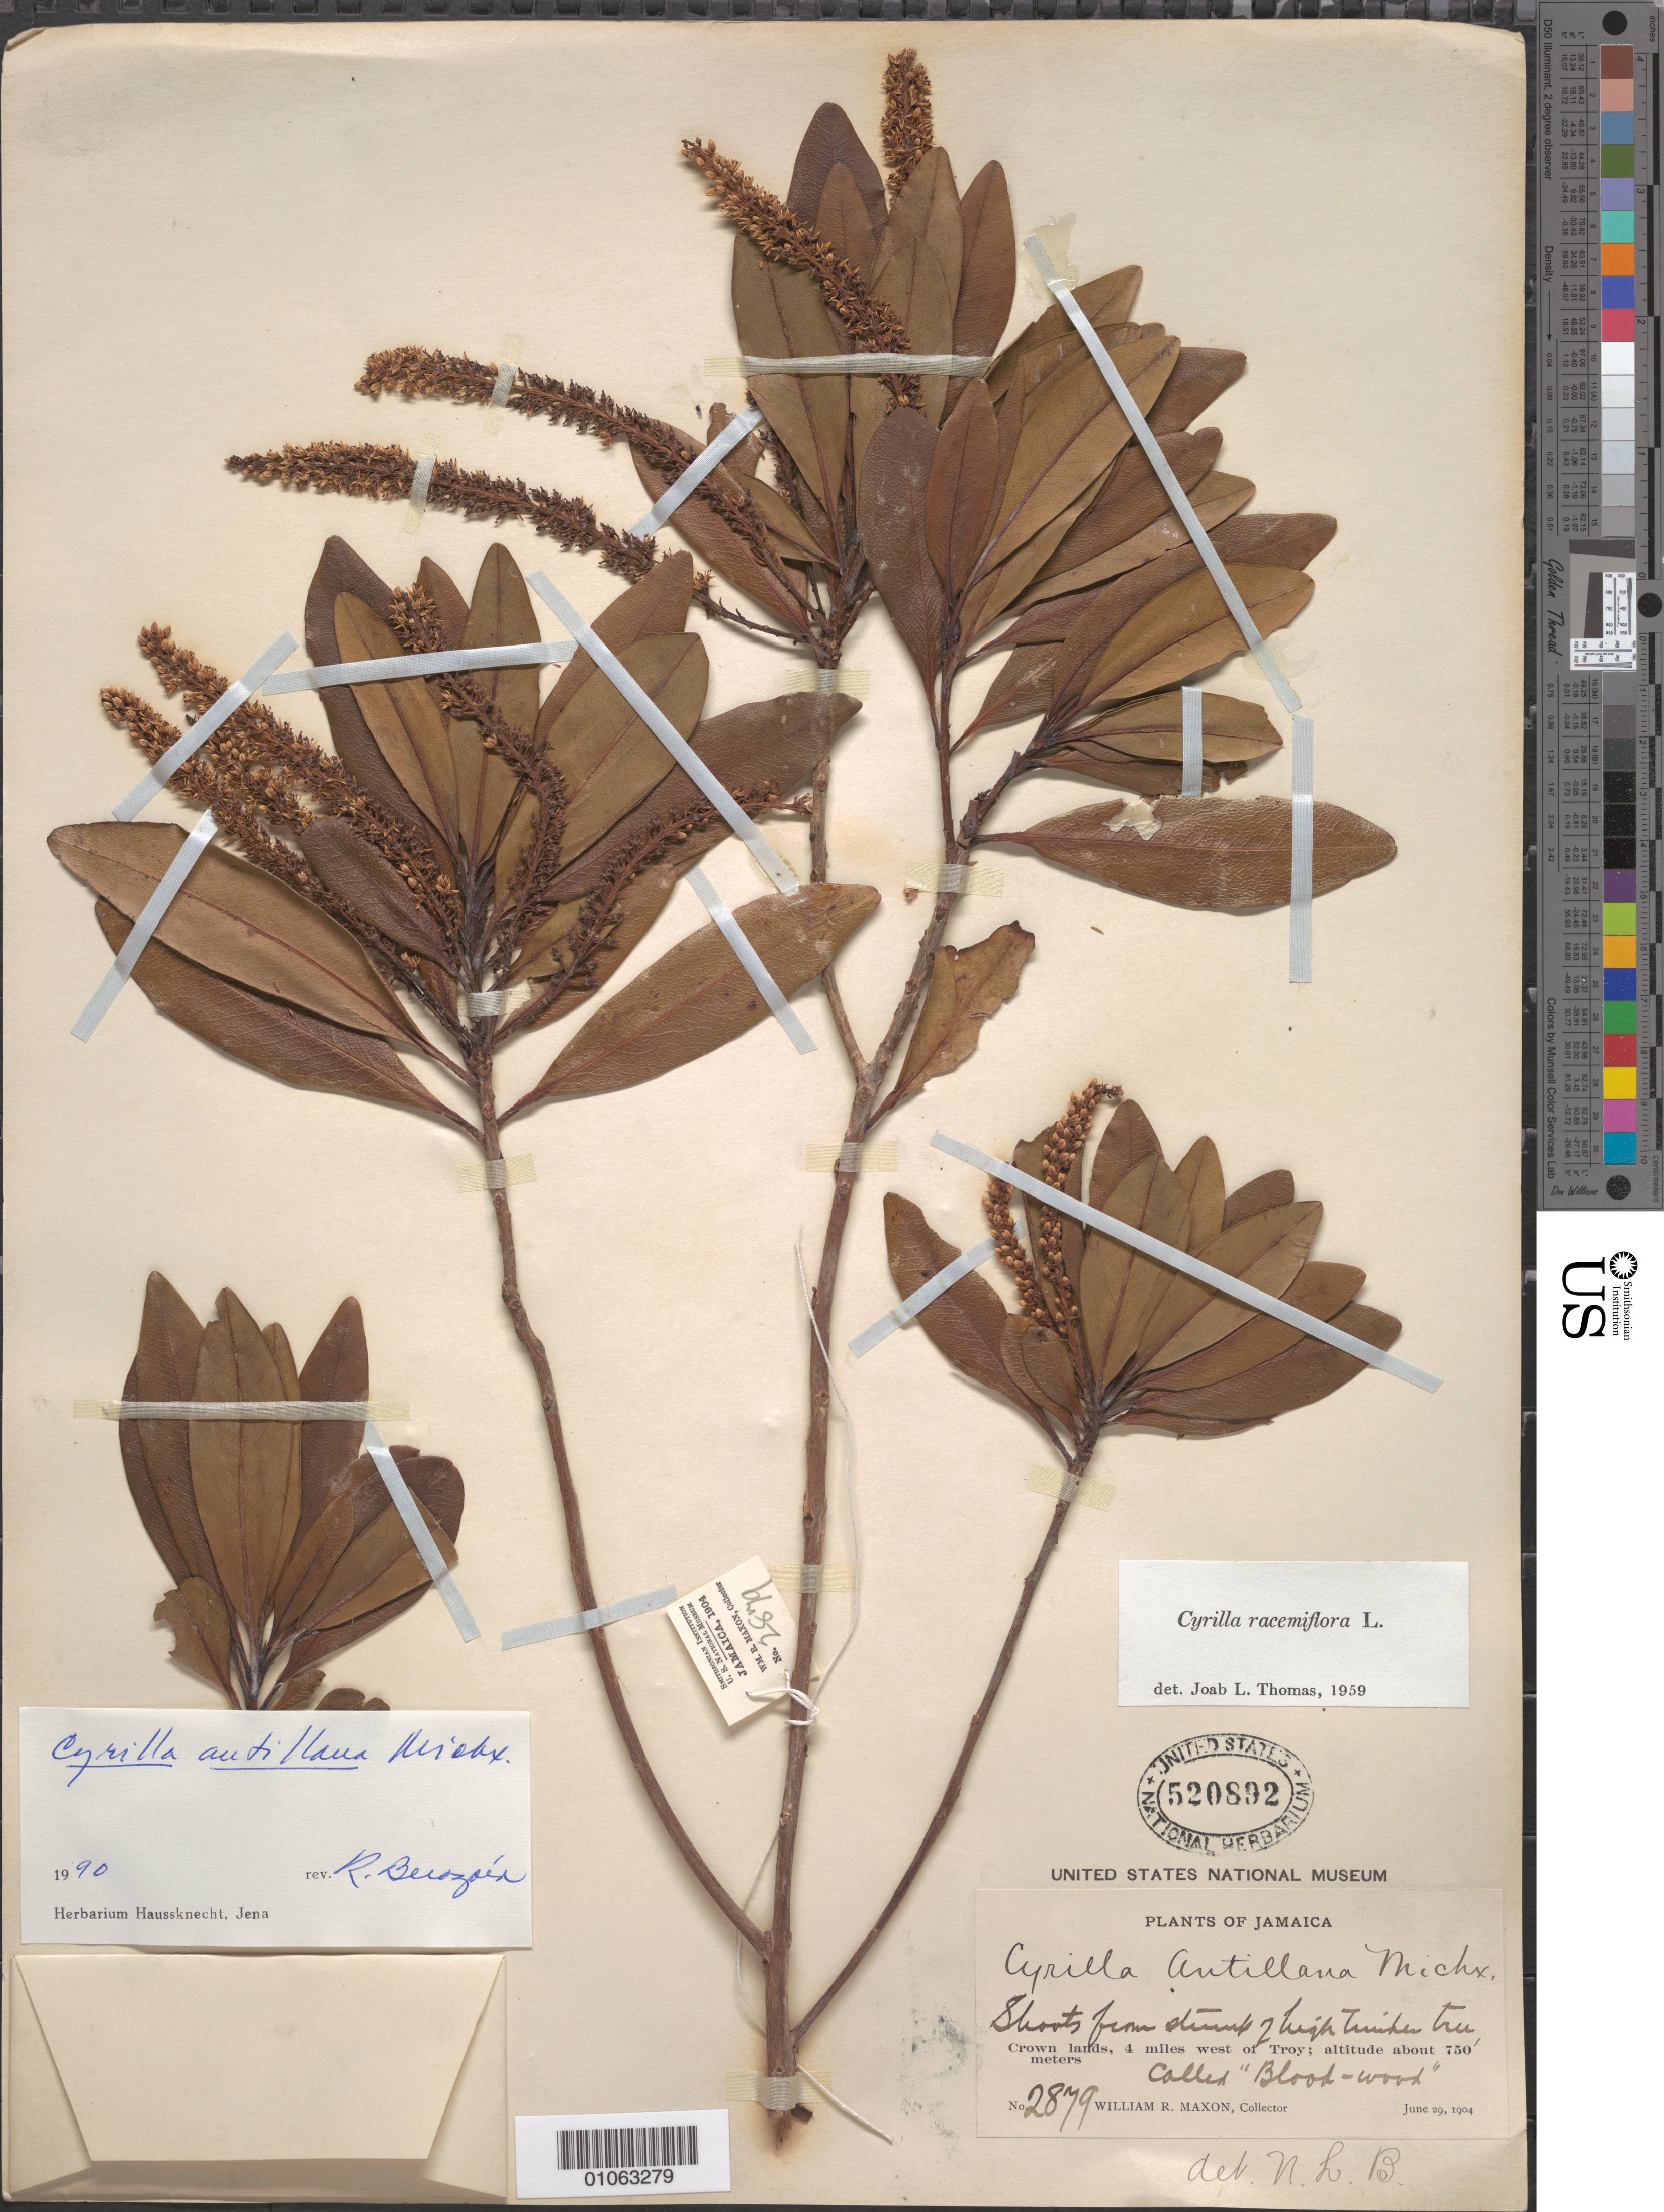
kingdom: Plantae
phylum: Tracheophyta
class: Magnoliopsida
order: Ericales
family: Cyrillaceae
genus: Cyrilla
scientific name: Cyrilla antillana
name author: Michx.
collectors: W. R. Maxon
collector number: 2879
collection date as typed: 29 Jun 1904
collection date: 1904-06-29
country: Jamaica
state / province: Trelawny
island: Jamaica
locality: Crown lands. 4 miles west of Troy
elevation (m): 750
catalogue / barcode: US 520892